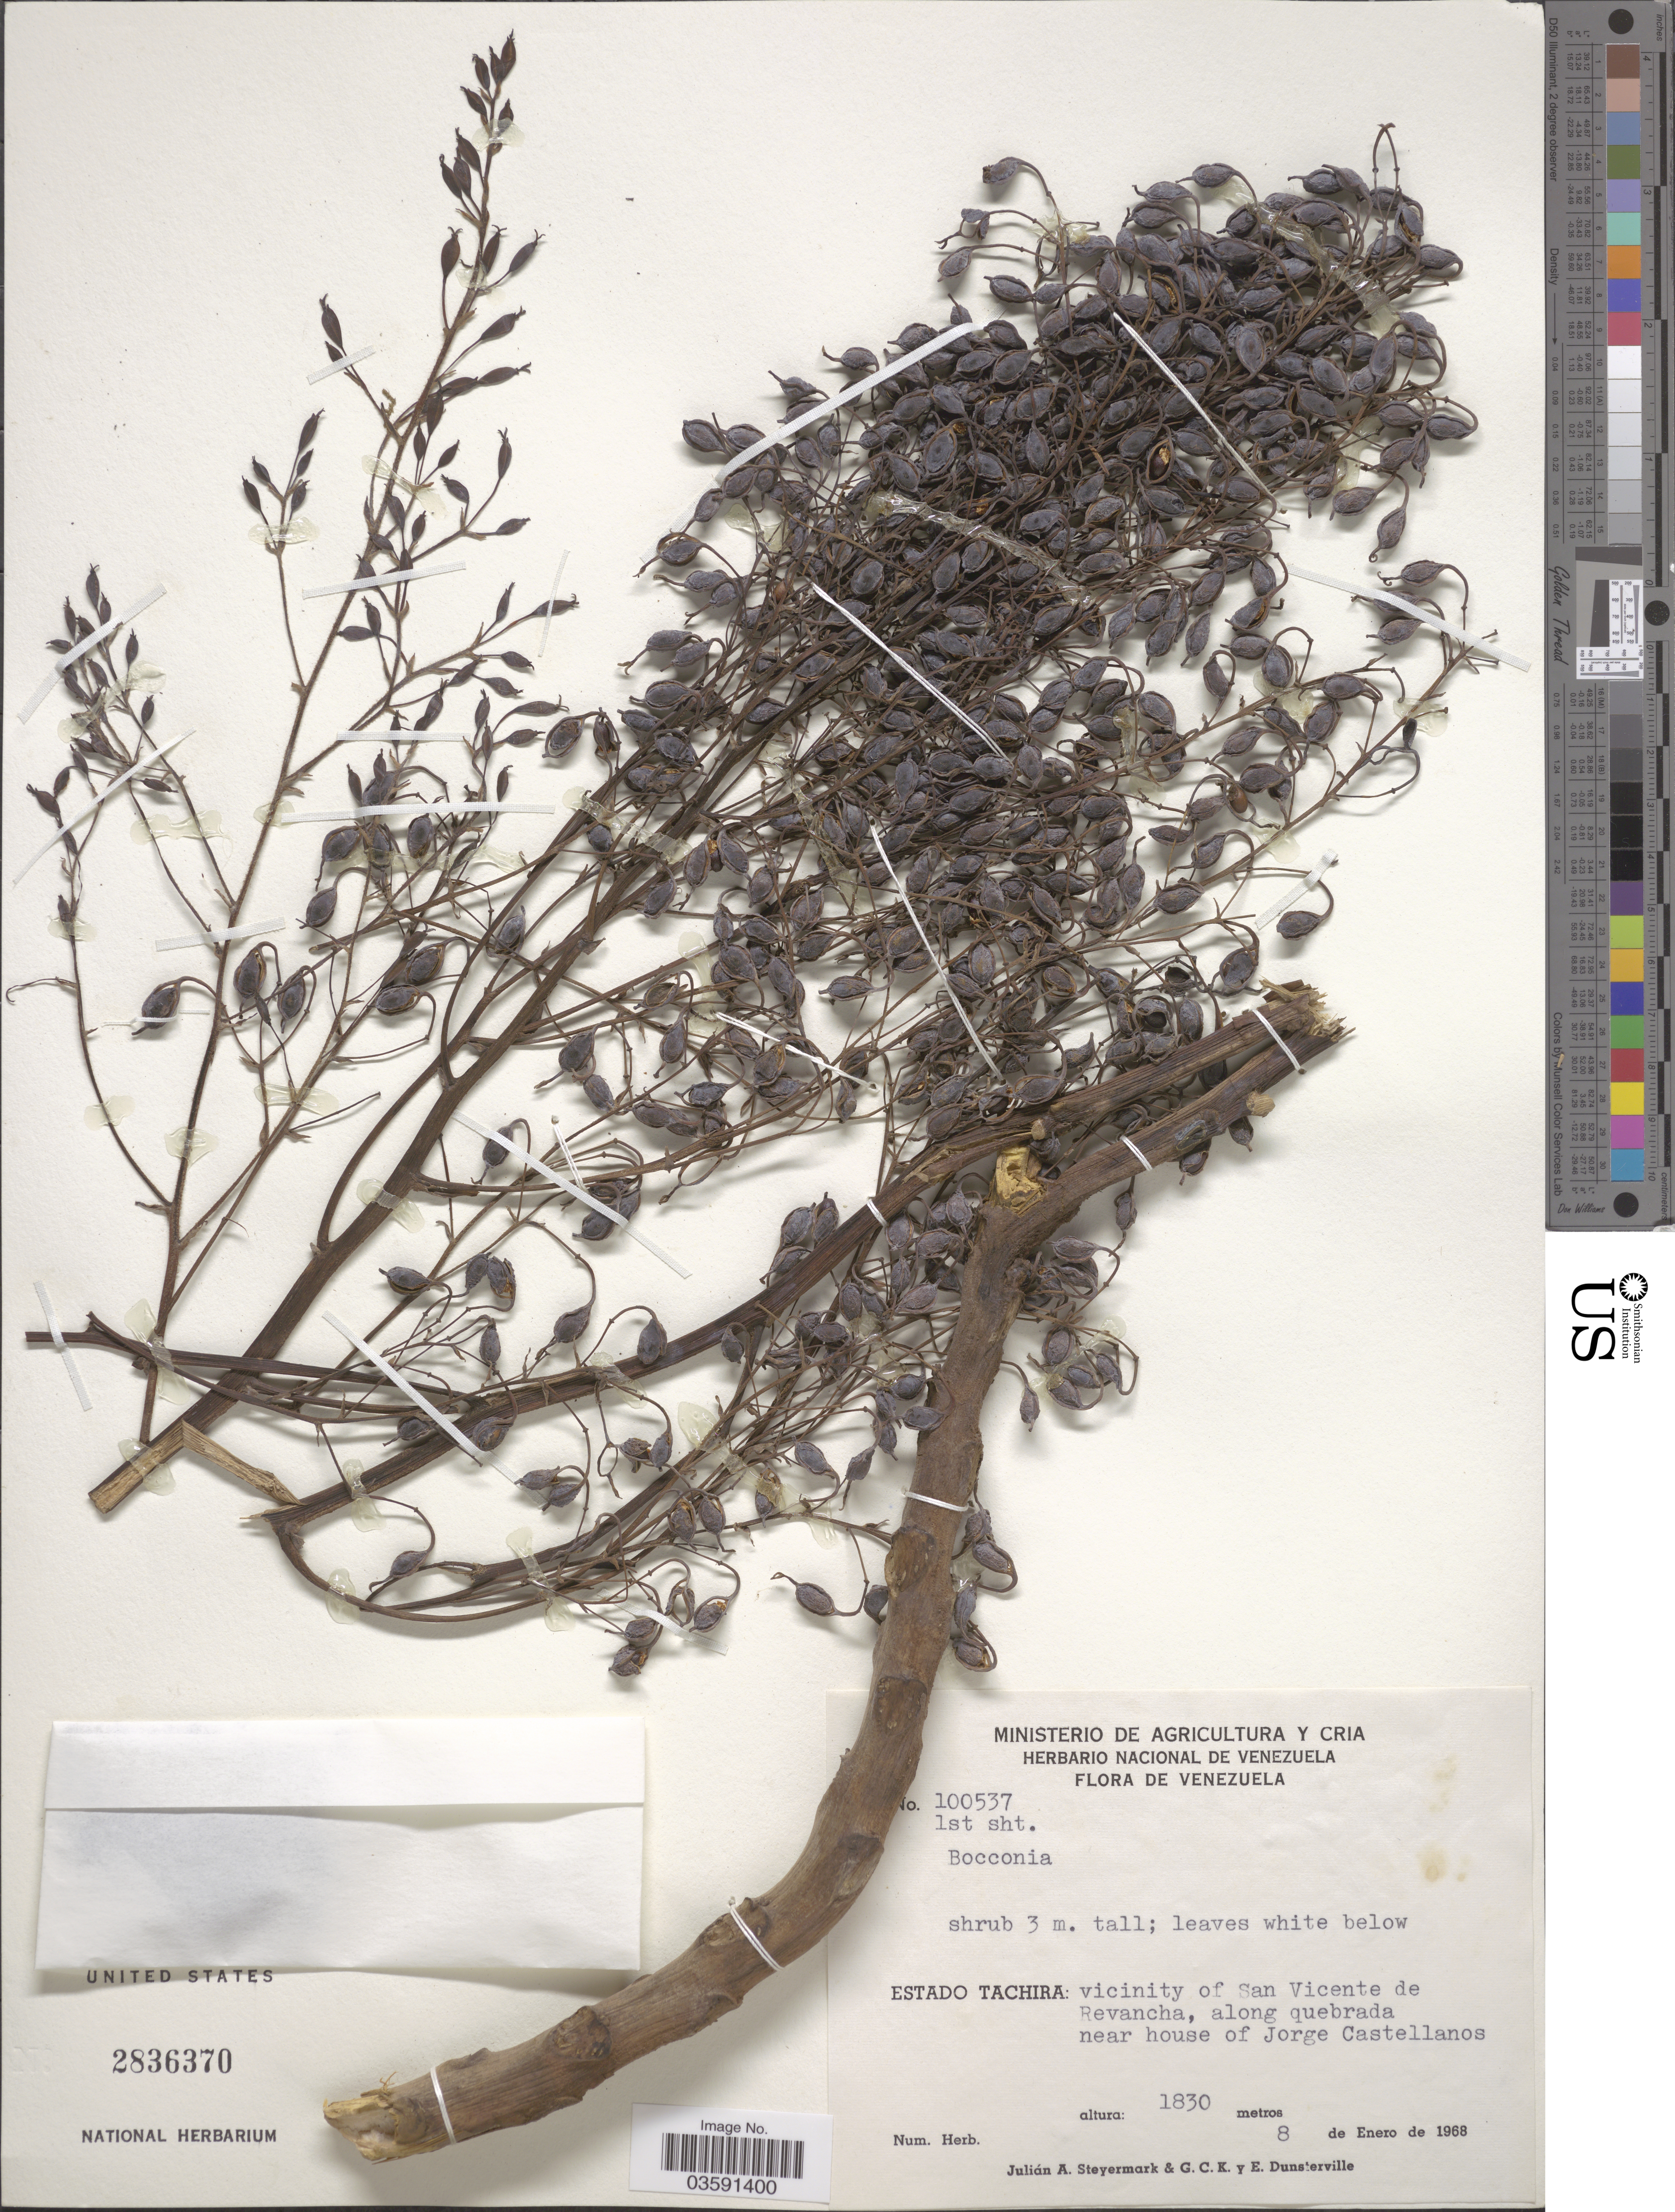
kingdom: Plantae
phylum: Tracheophyta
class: Magnoliopsida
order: Ranunculales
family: Papaveraceae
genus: Bocconia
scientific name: Bocconia sp.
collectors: J. Steyermark, G. C. K. Dunsterville & E. Dunsterville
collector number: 100537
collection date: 1968-01-08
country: Venezuela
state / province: Tachira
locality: Vicinity of San Vicente de Revancha, along quebrada near house of Jorge Castellanos.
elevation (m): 1830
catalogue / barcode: US 2836370